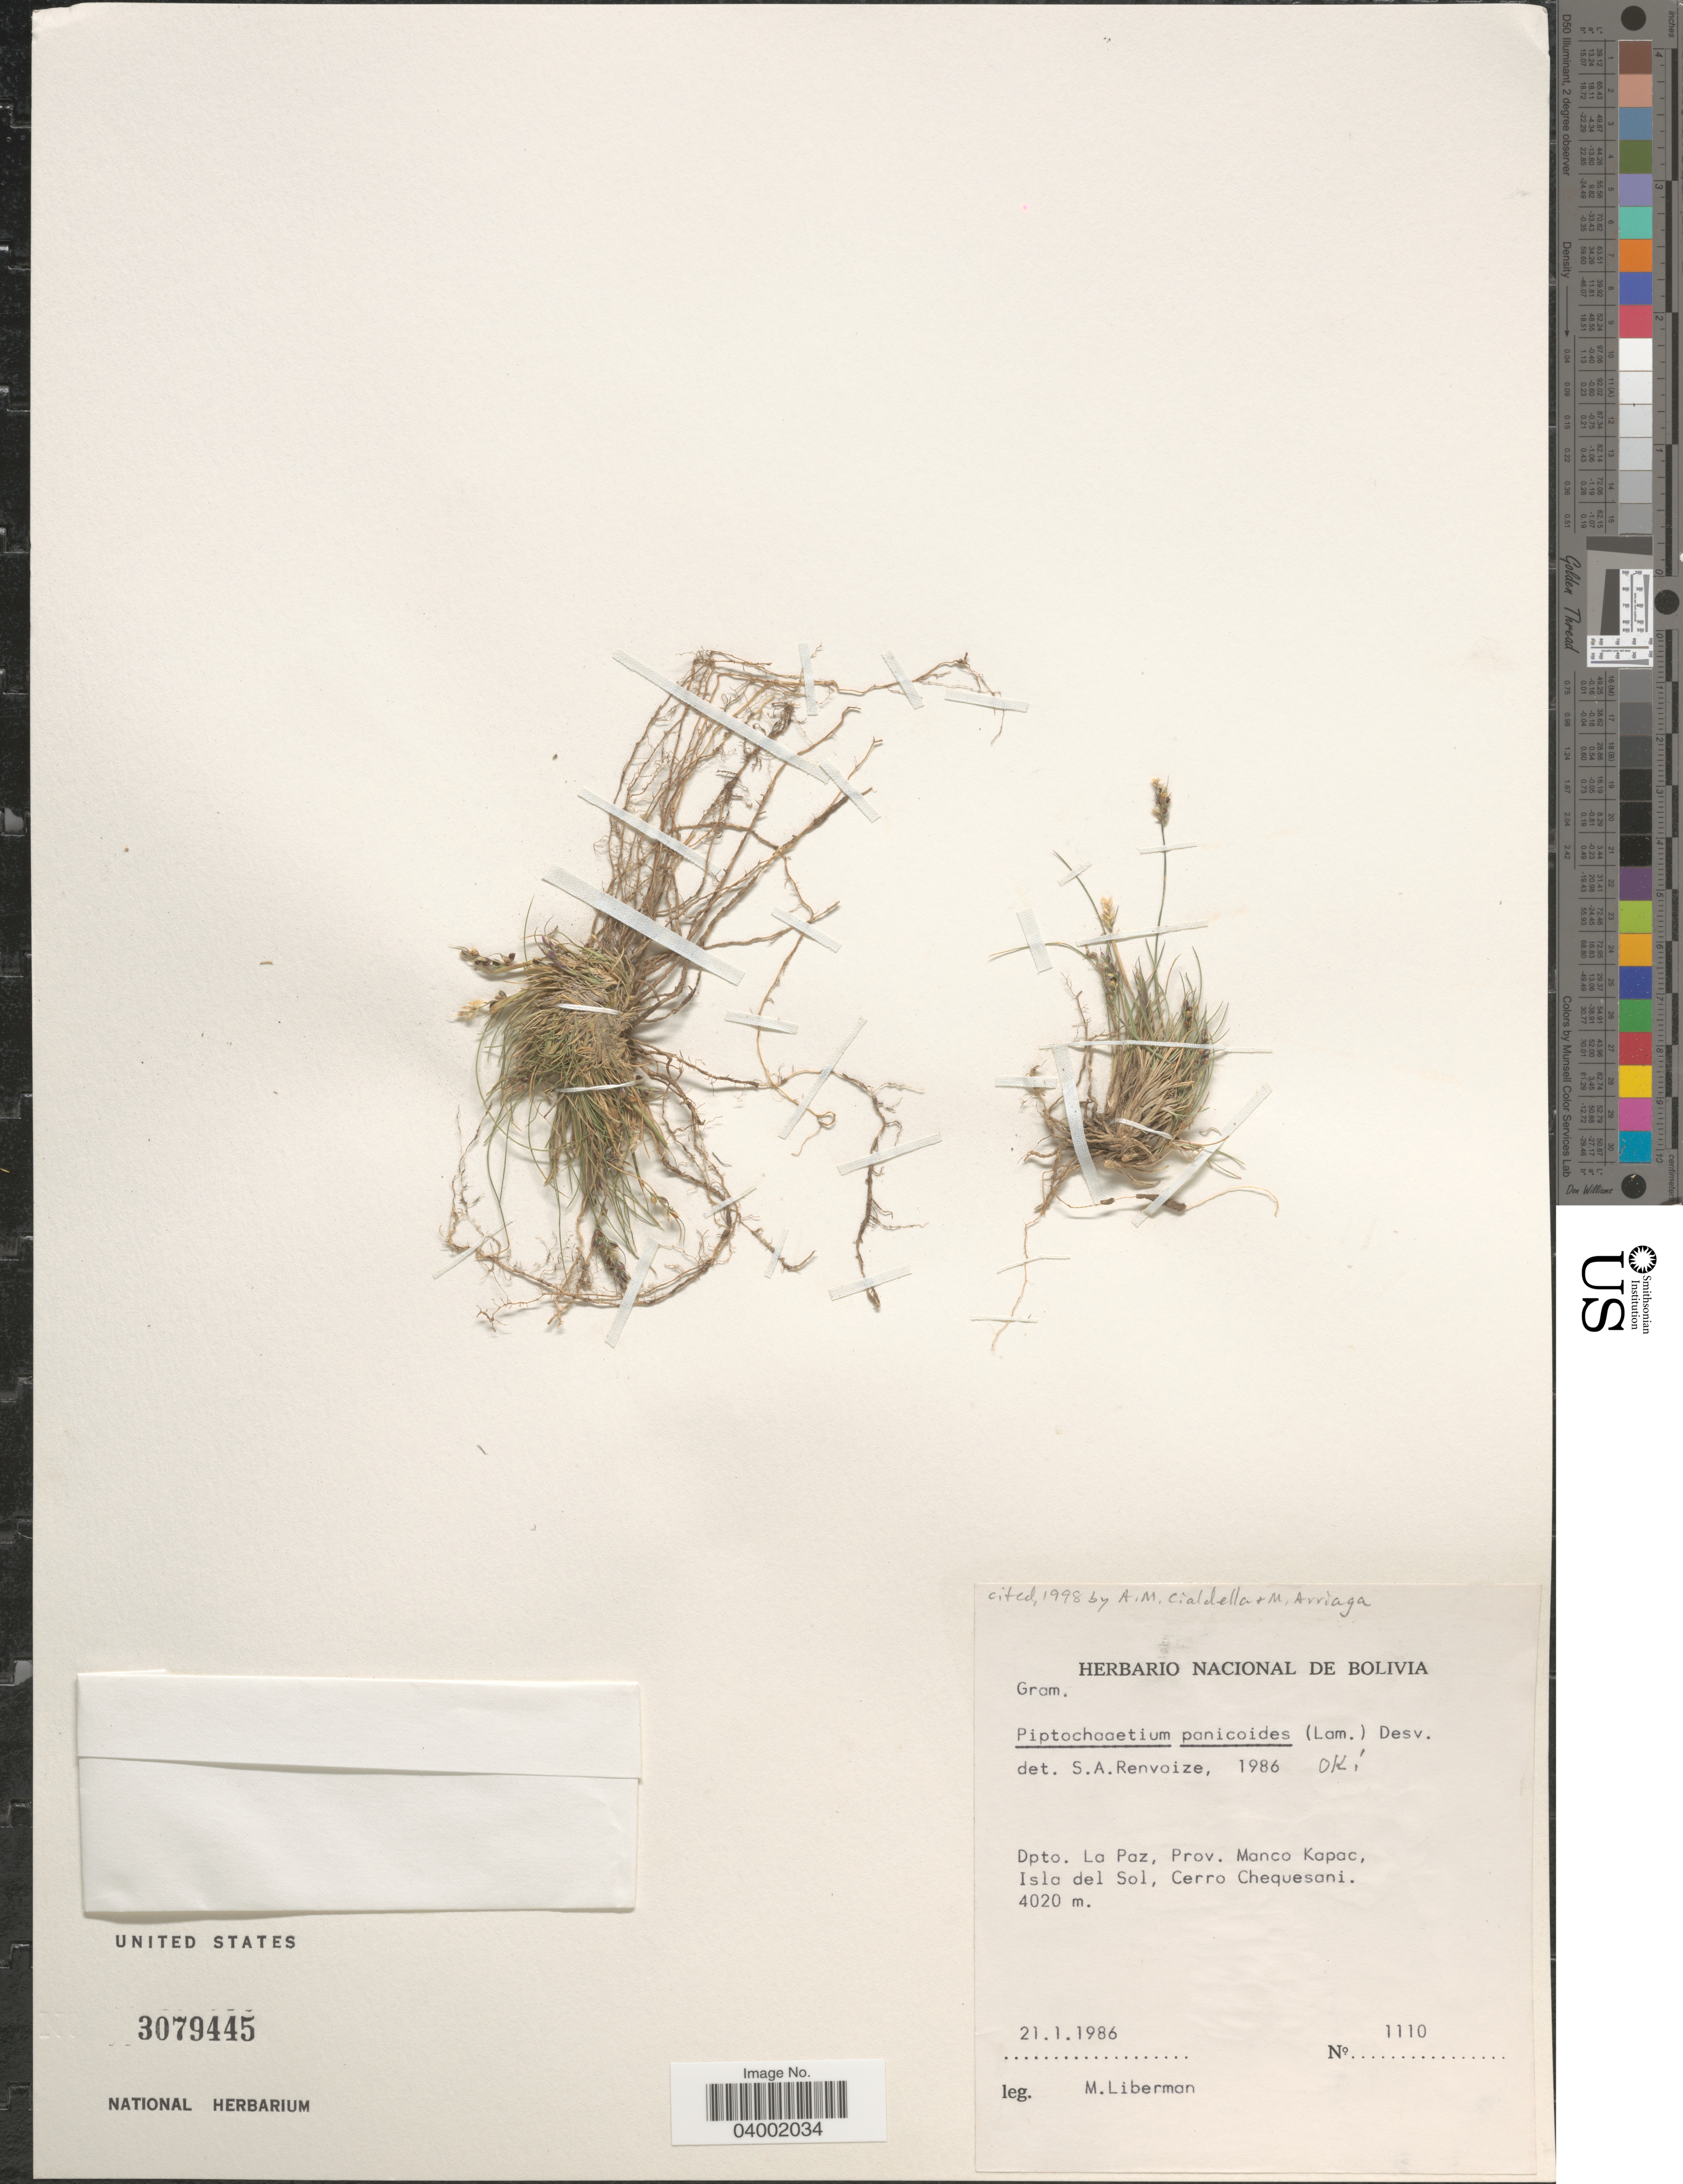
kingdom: Plantae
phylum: Tracheophyta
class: Liliopsida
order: Poales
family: Poaceae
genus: Piptochaetium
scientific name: Piptochaetium panicoides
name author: (Lam.) É. Desv.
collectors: M. Liberman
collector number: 1110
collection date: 1986-01-21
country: Bolivia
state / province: La Paz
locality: Dpto. La Paz, Prov. Manco Kapac, Isla del Sol, Cerro Chequesani.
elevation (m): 4020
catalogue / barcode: US 3079445